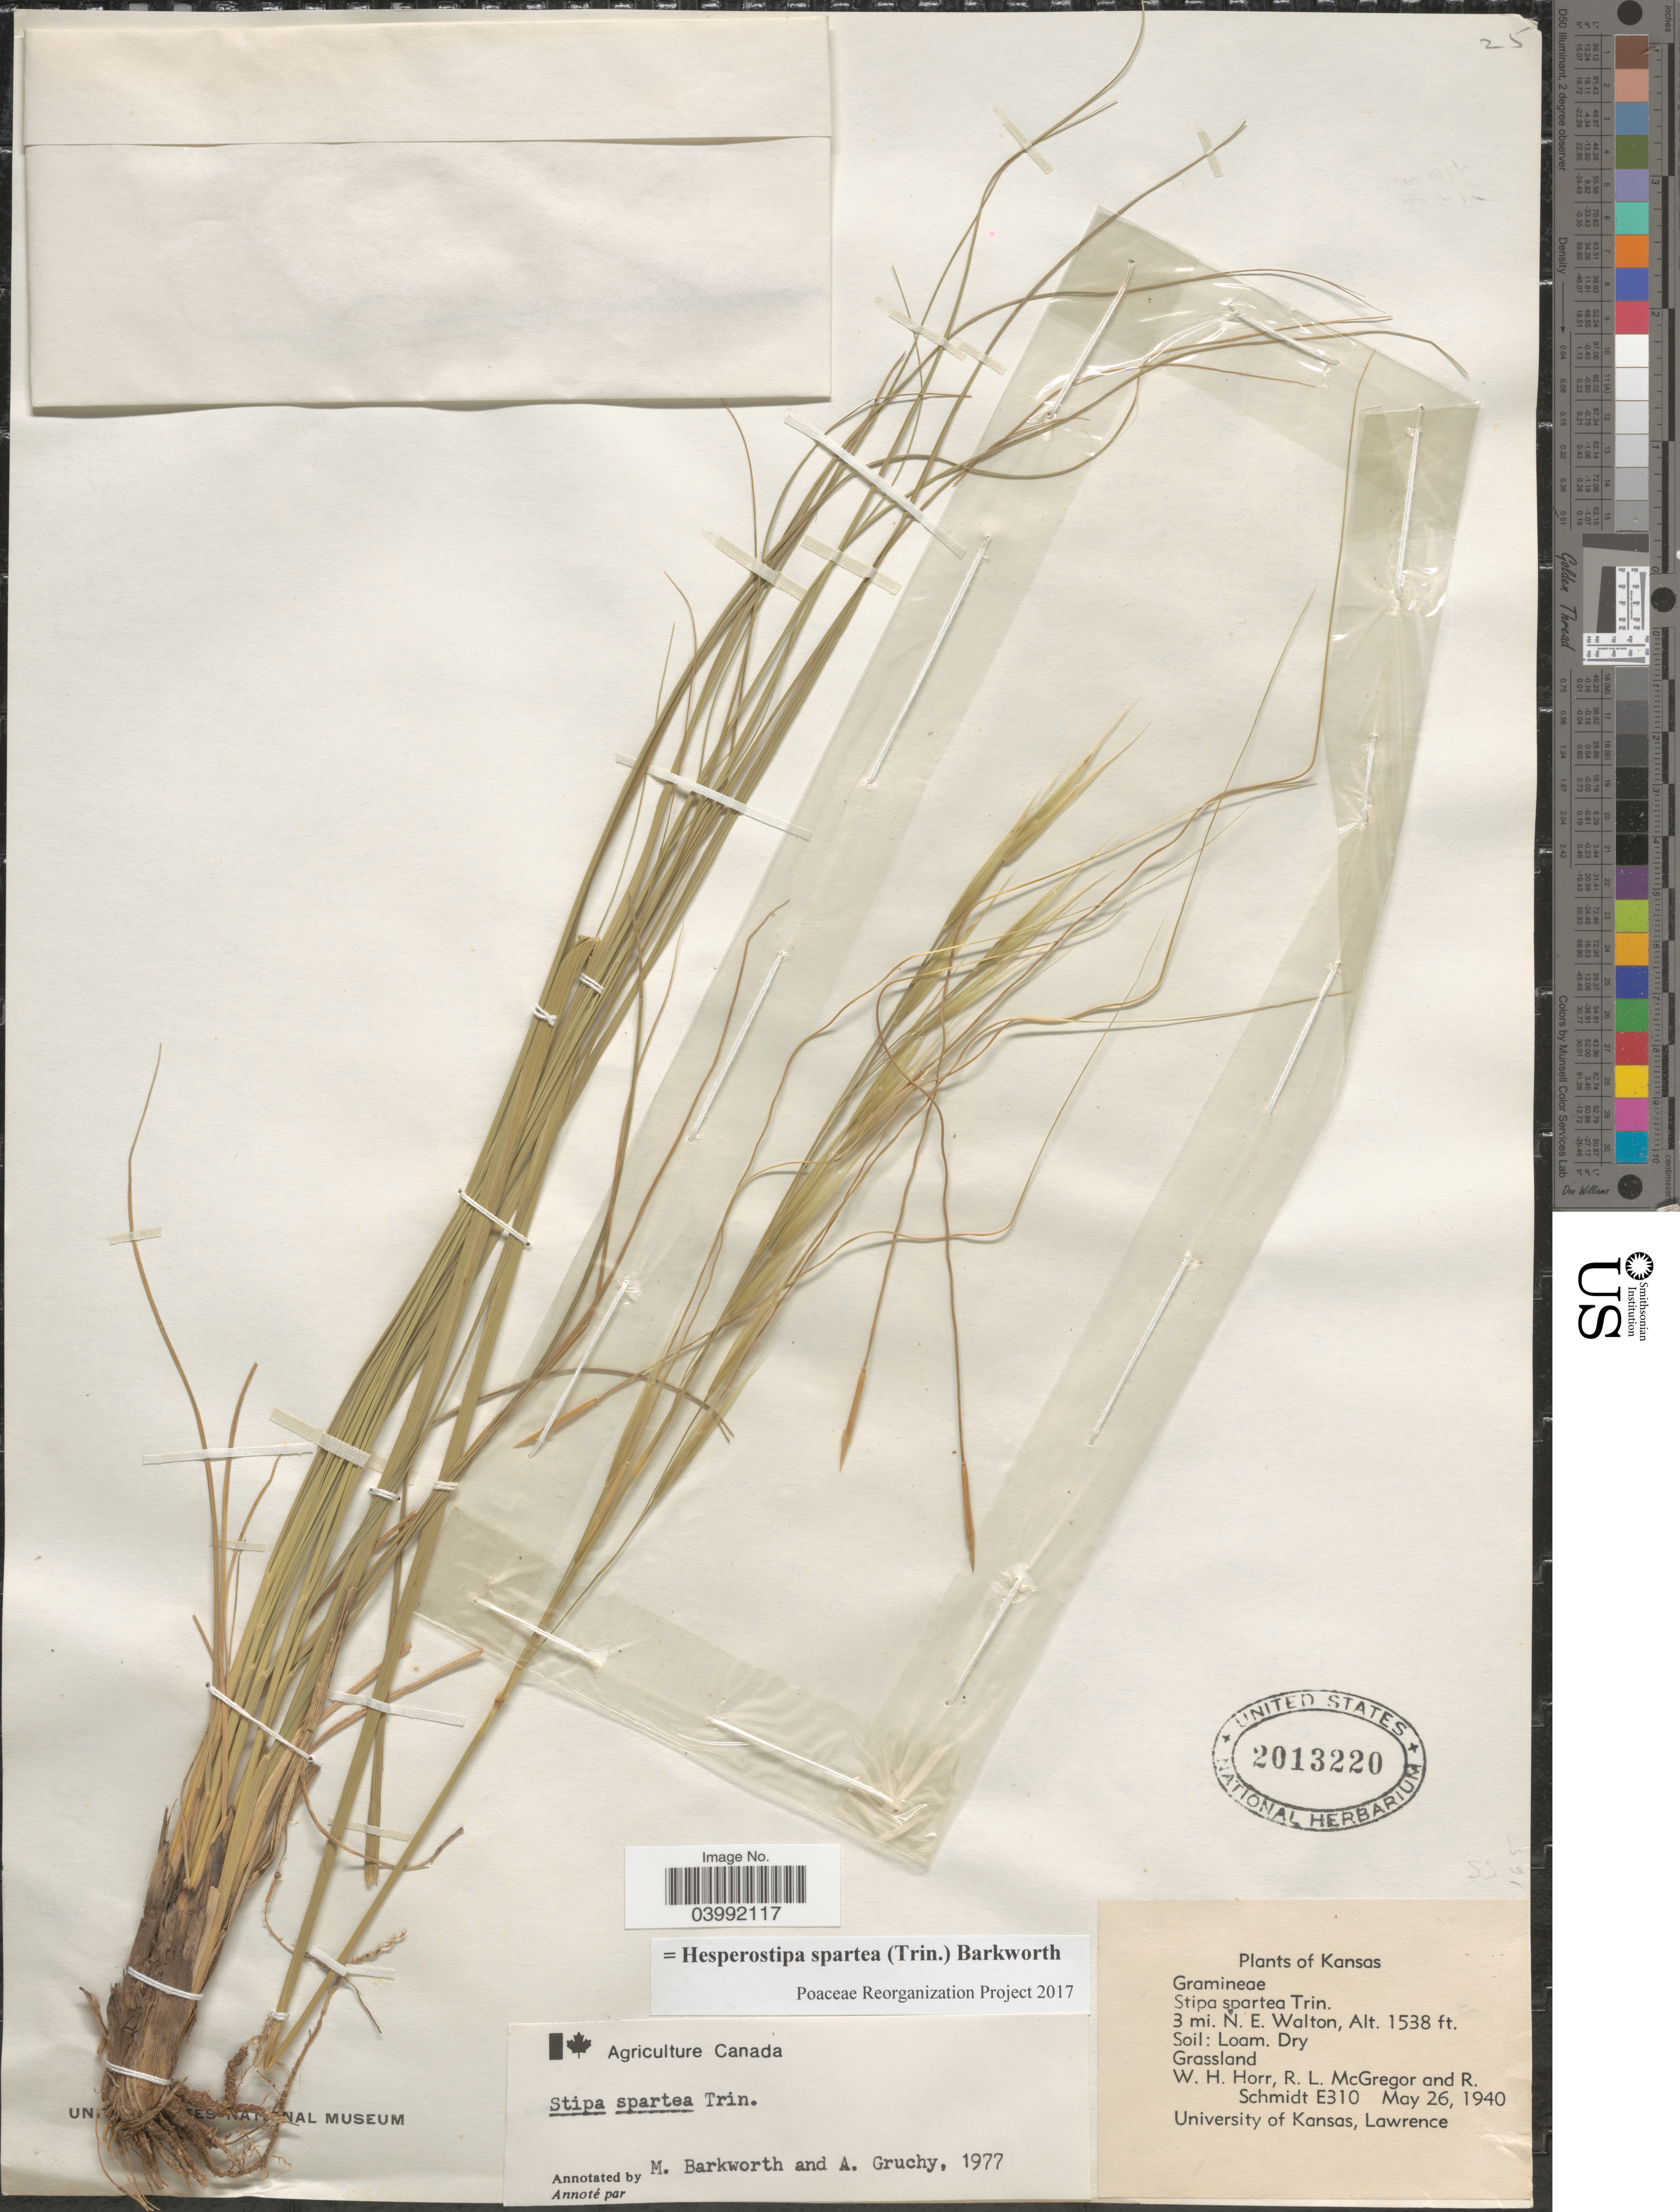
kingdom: Plantae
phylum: Tracheophyta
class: Liliopsida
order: Poales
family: Poaceae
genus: Hesperostipa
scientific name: Hesperostipa spartea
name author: (Trin.) Barkworth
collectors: W. H. Horr, R. McGregor & R. Schmidt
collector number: E310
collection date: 1940-05-26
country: United States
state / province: Kansas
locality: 3 mi. N. E. Walton.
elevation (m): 469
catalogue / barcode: US 2013220